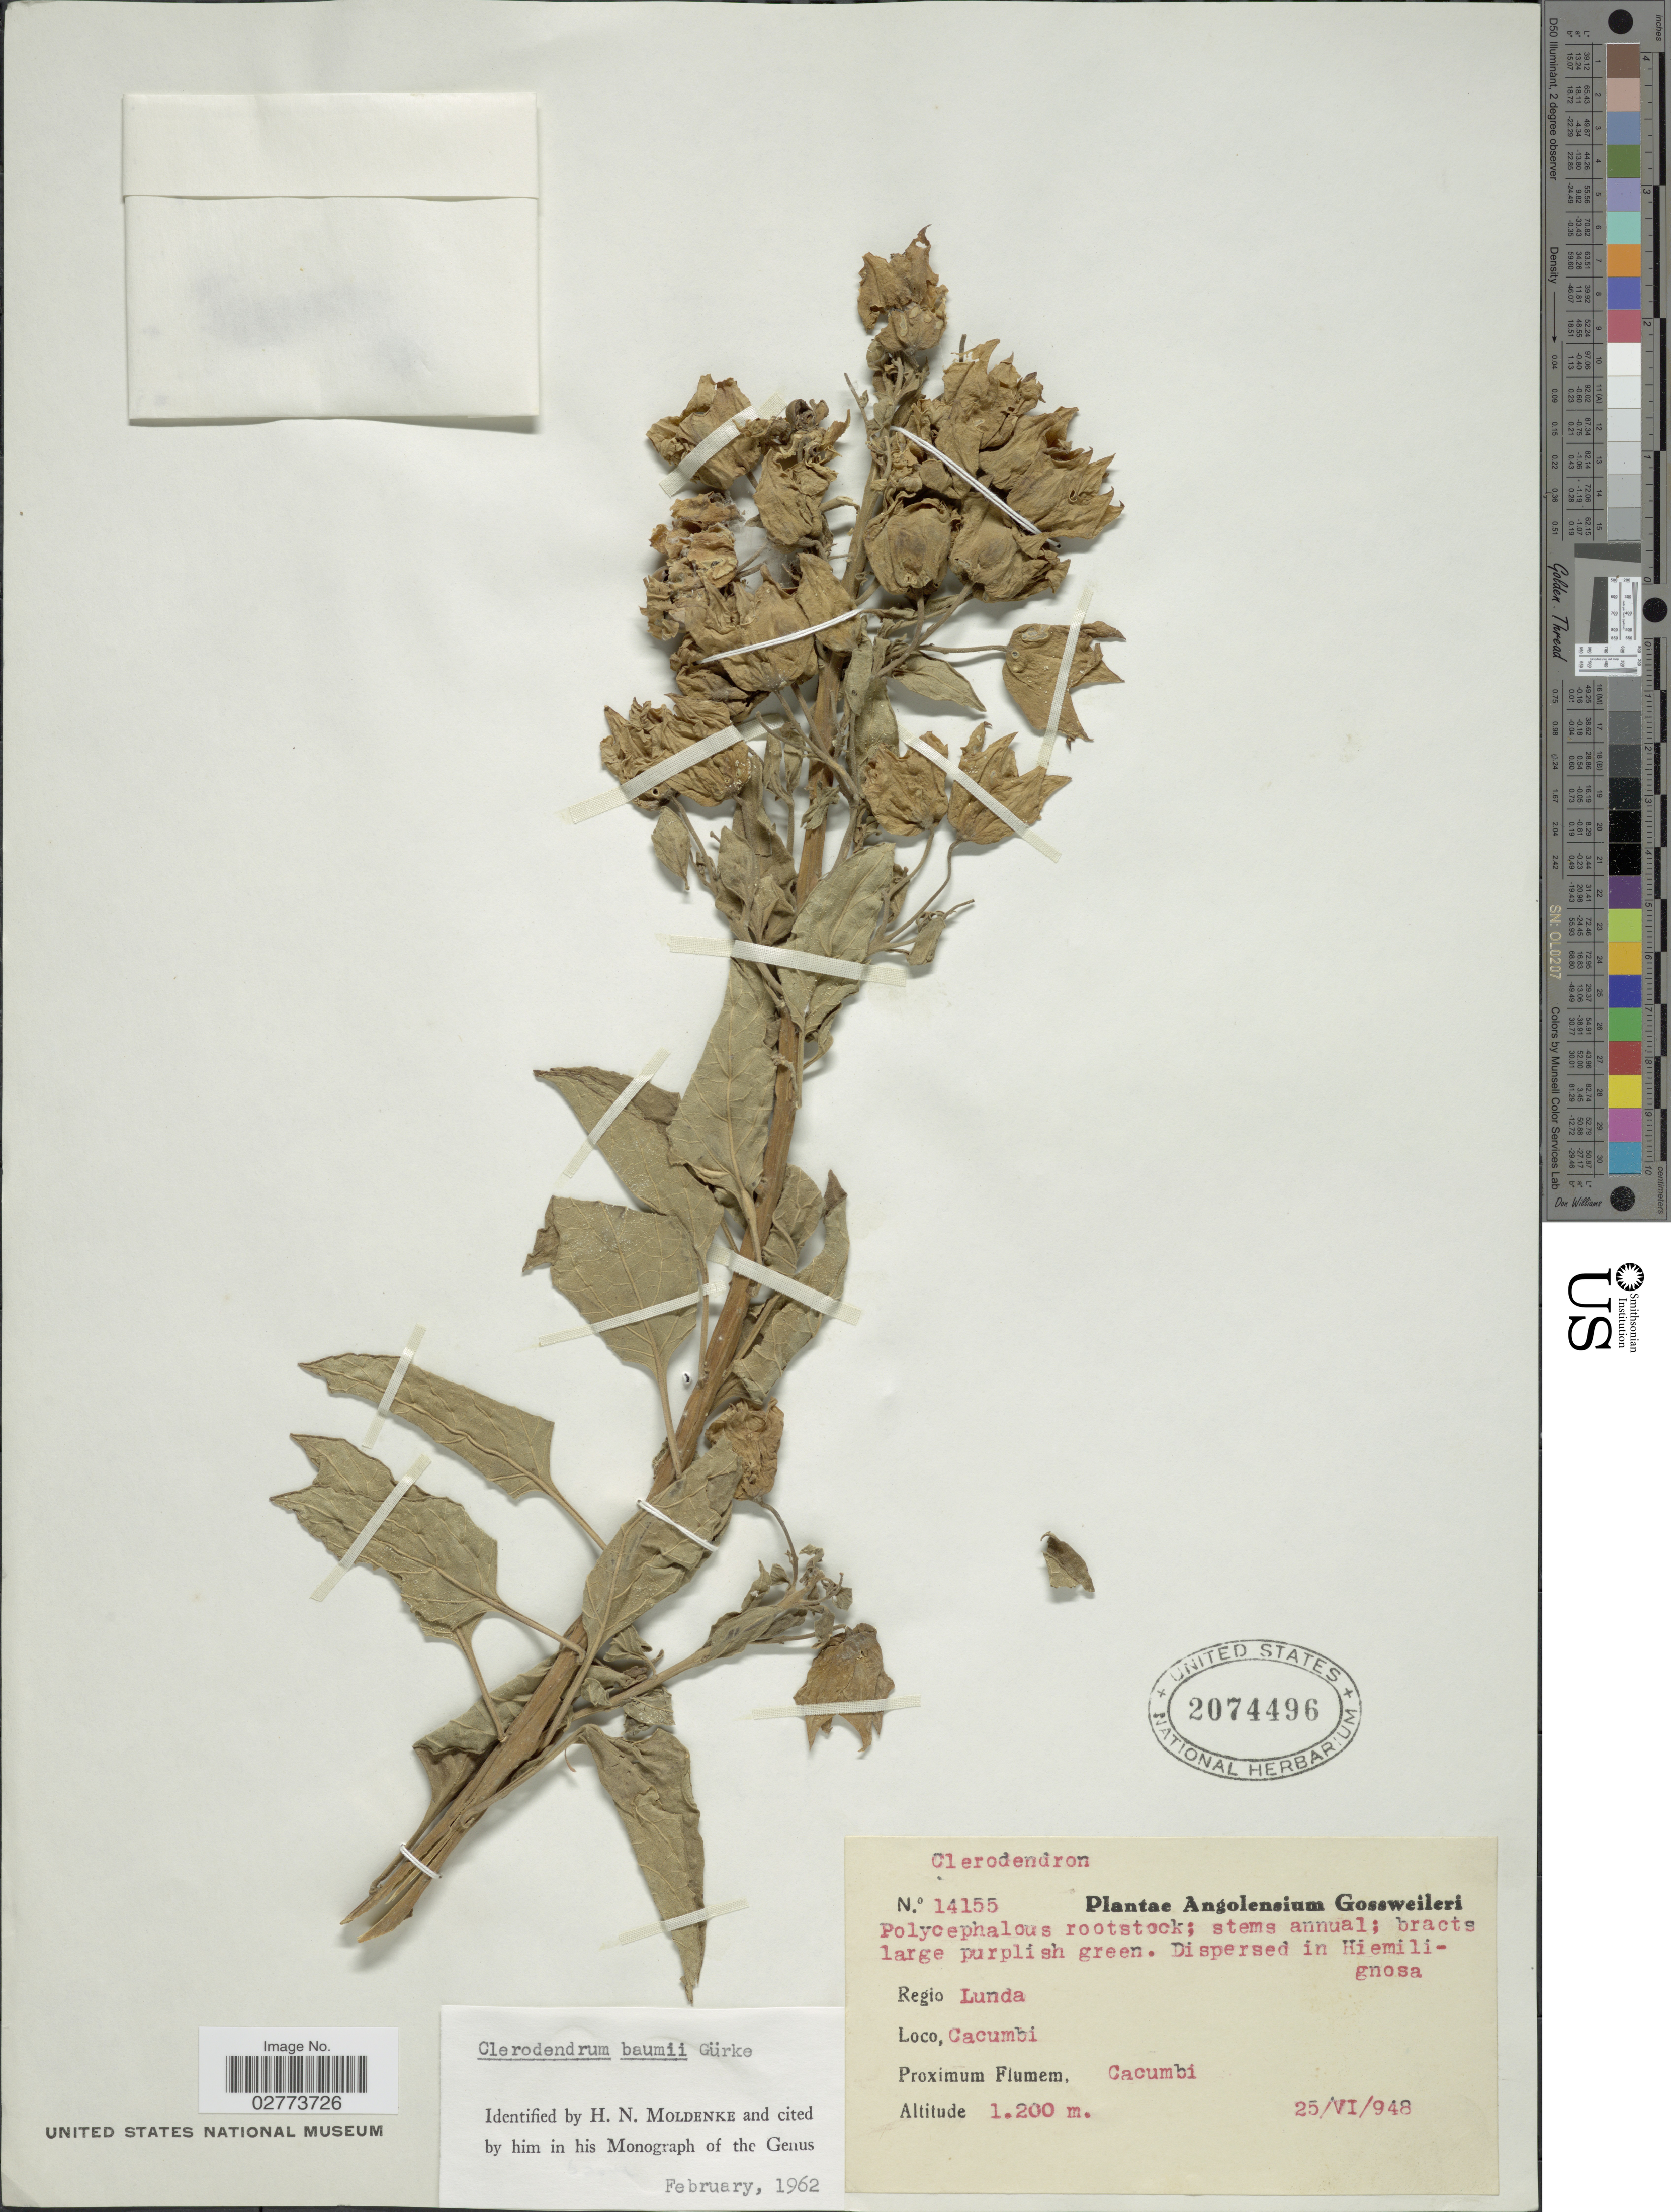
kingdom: Plantae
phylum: Tracheophyta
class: Magnoliopsida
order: Lamiales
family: Lamiaceae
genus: Clerodendrum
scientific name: Clerodendrum baumii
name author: Gürke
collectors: -. Gossweiler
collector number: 14155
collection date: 1948-06-25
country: Angola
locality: Regio Lunda, Cacumbi, Cacumbi.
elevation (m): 1200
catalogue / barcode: US 2074496